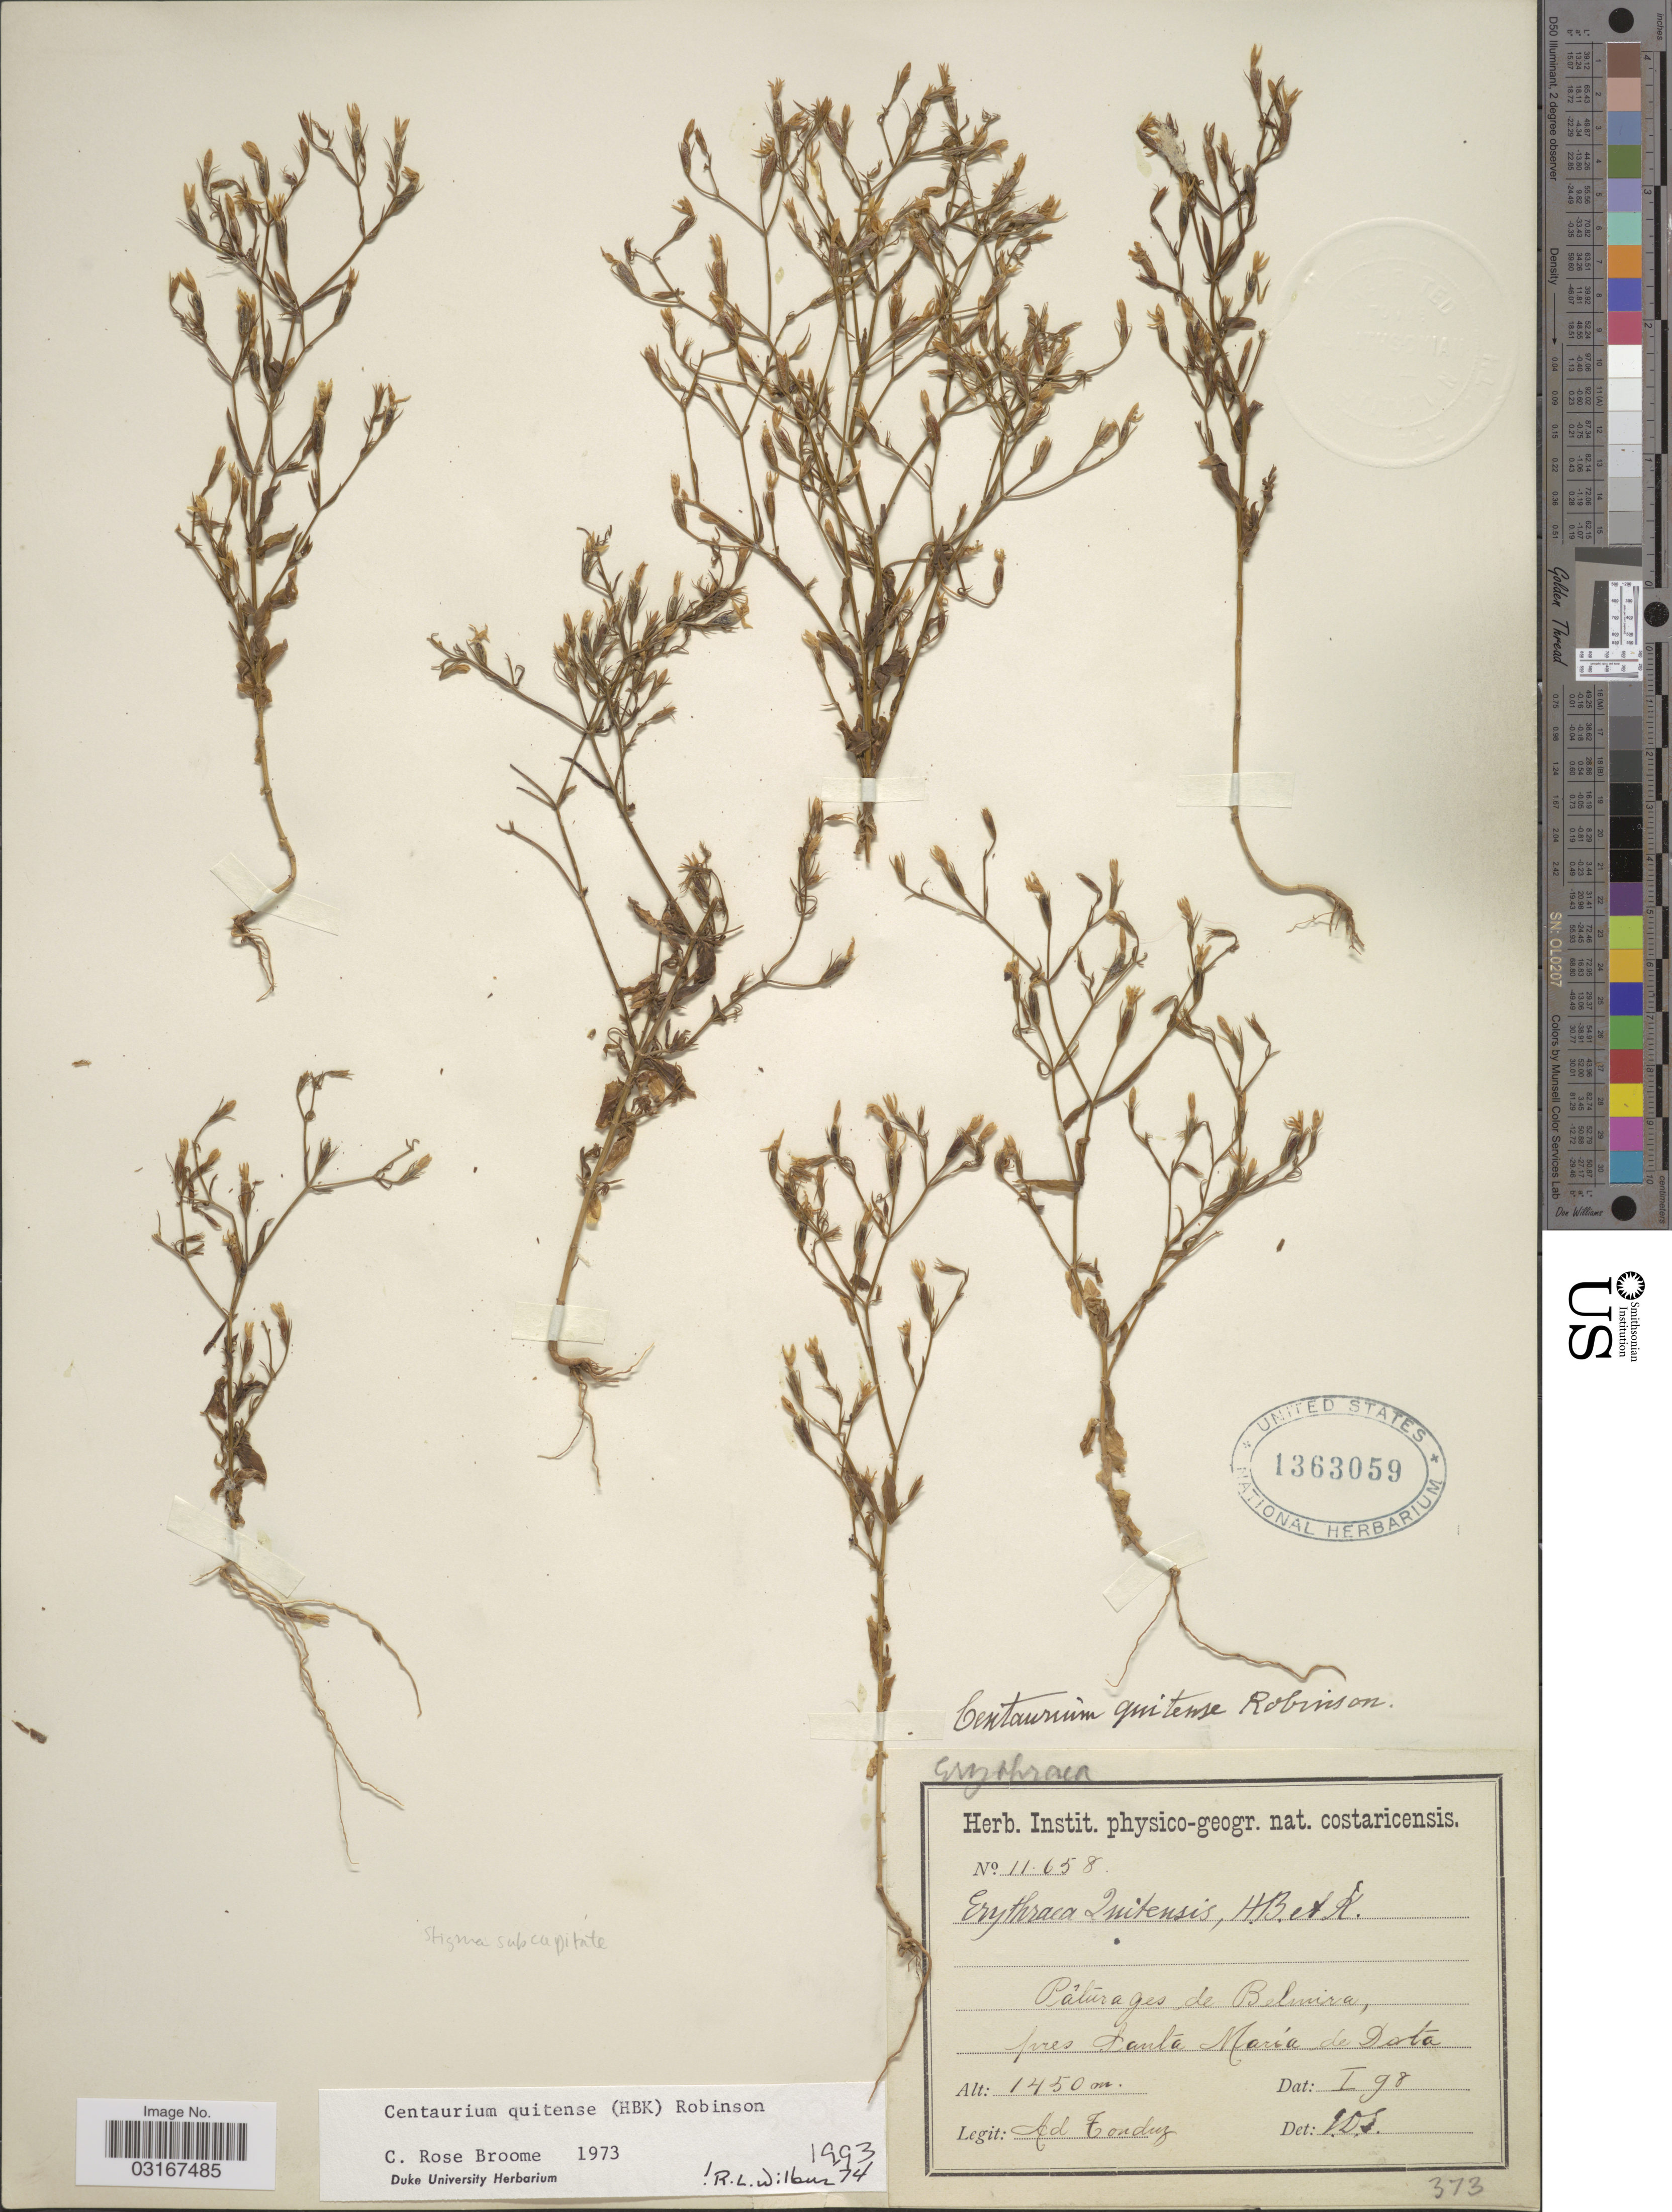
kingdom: Plantae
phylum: Tracheophyta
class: Magnoliopsida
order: Gentianales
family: Gentianaceae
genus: Centaurium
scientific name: Centaurium quitense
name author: (Kunth) B.L. Rob.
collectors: A. Tonduz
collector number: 11658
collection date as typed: Transcribed d/m/y: /1/98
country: Costa Rica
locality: Pâturages de Belmira, pres Santa María de Dota.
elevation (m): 1450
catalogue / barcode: US 1363059